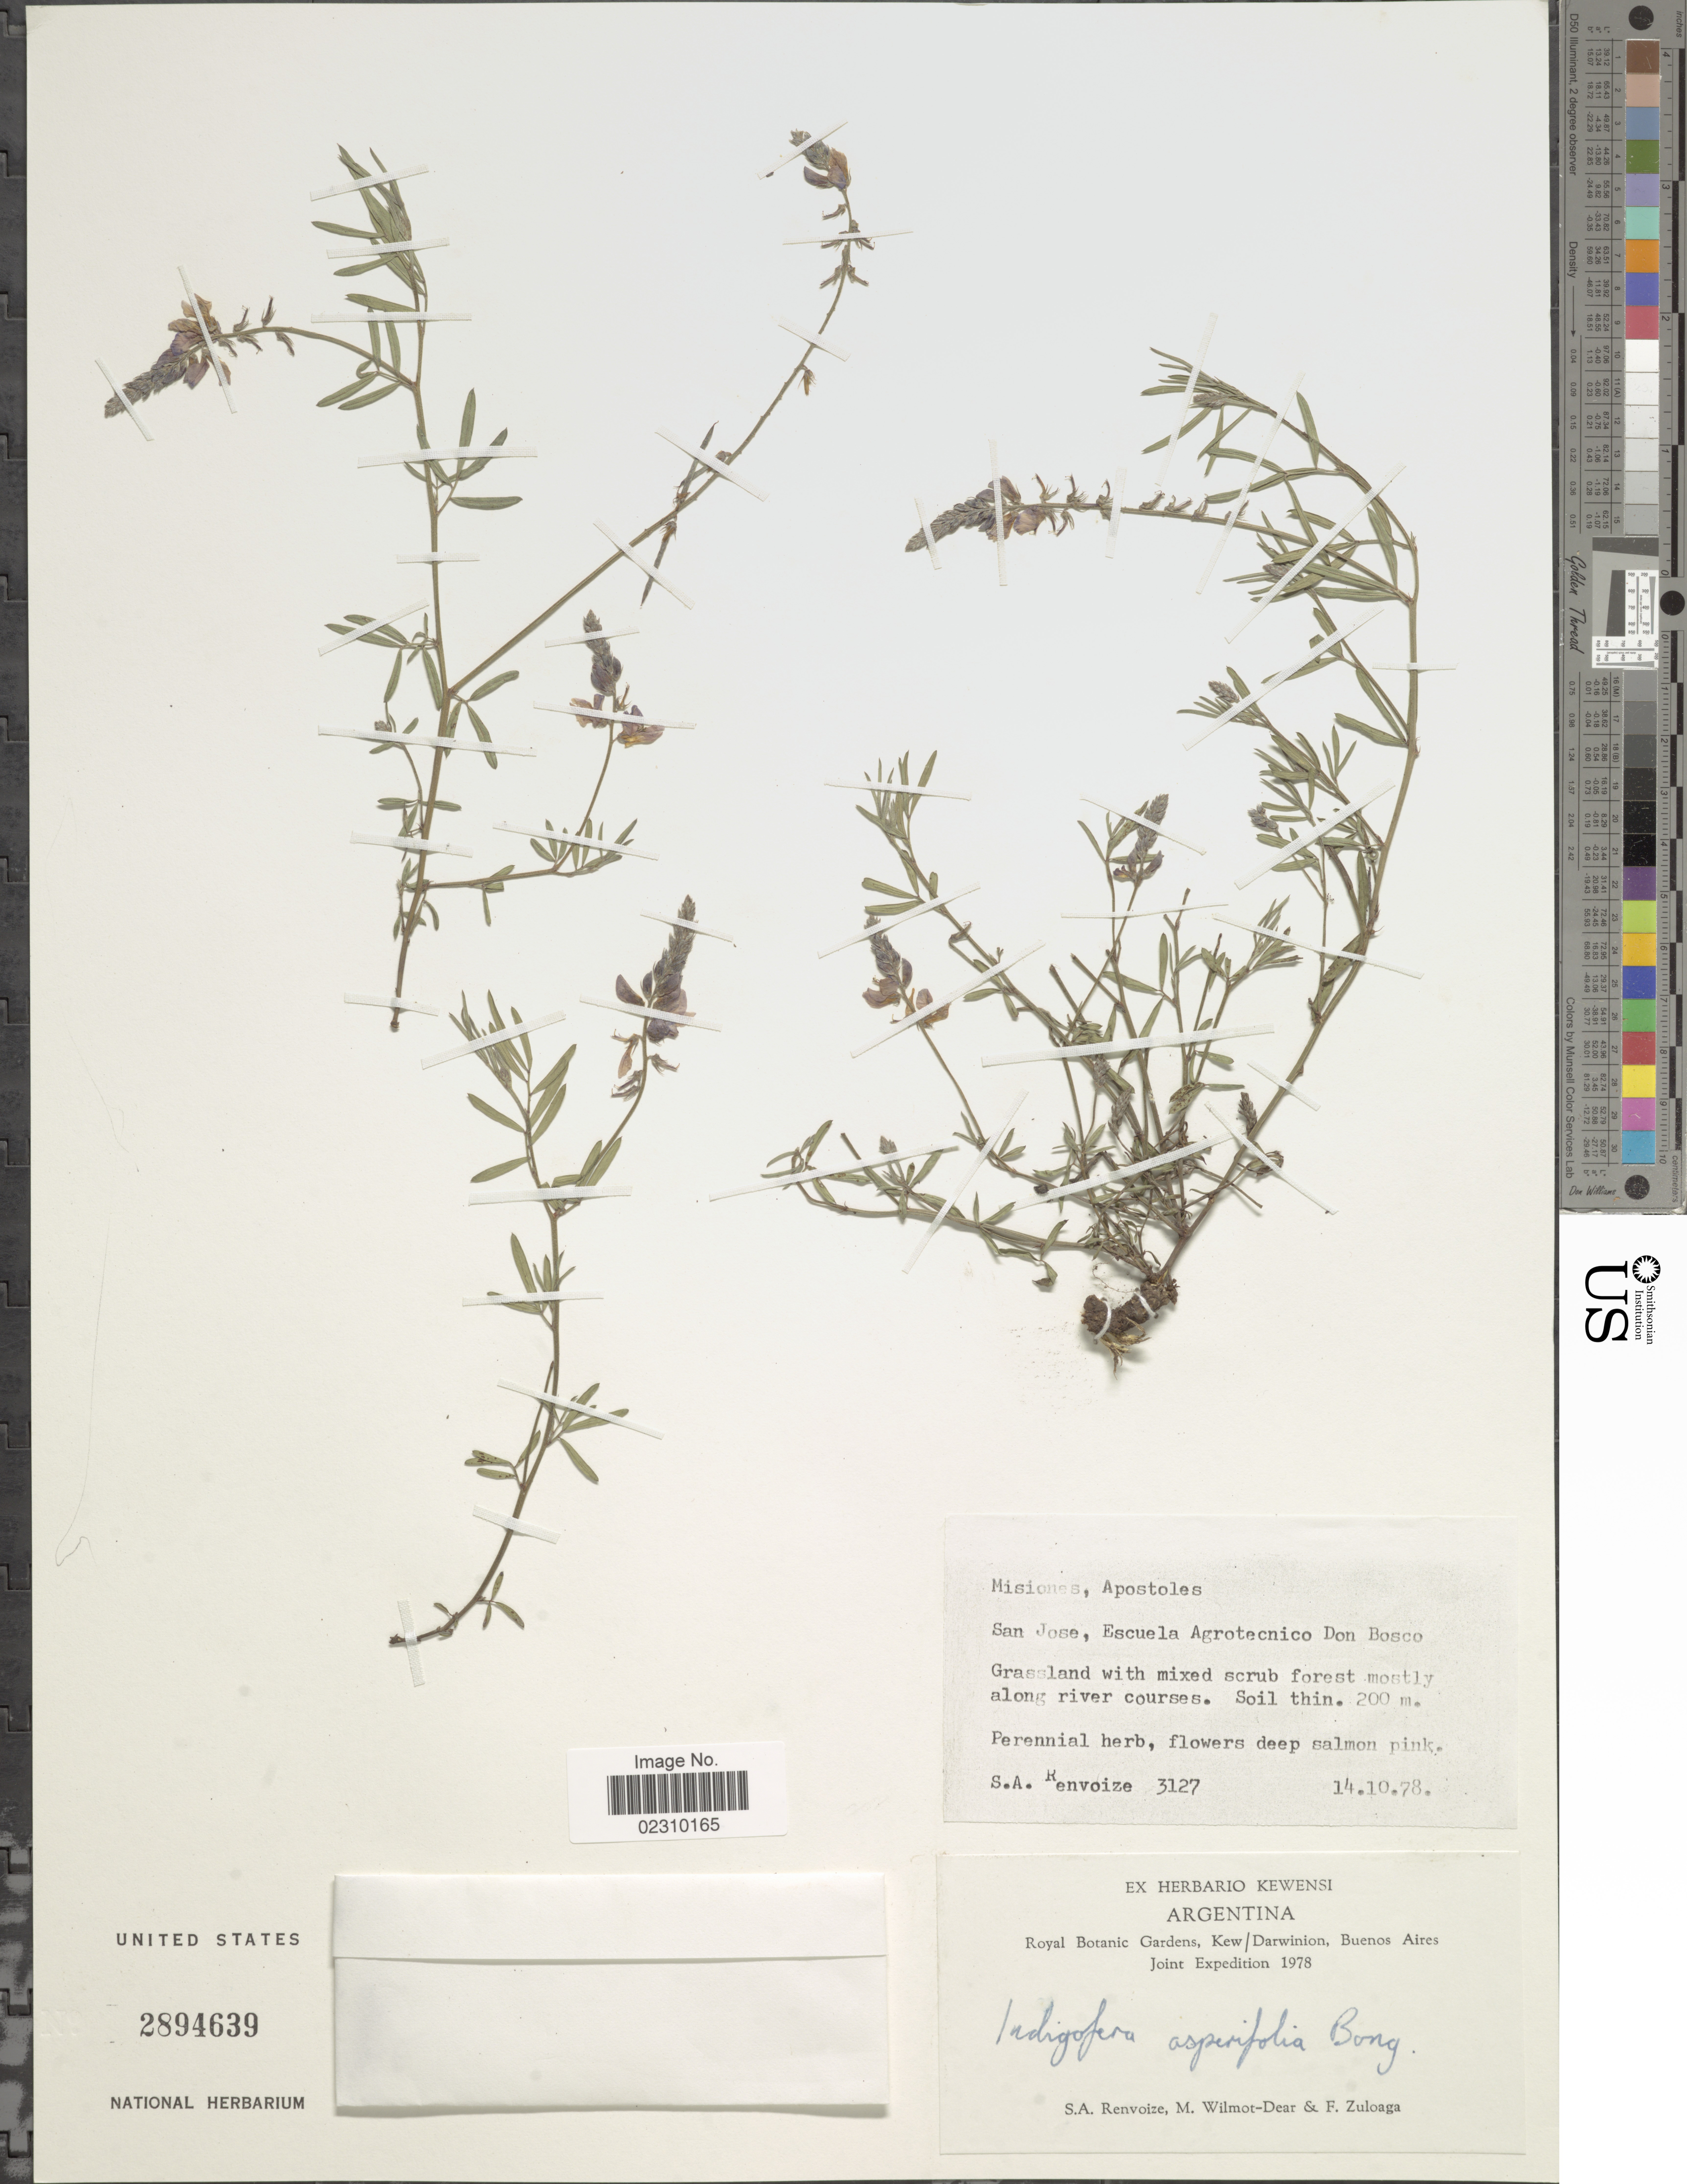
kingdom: Plantae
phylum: Tracheophyta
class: Magnoliopsida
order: Fabales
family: Fabaceae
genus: Indigofera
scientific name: Indigofera asperifolia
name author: Bong. ex Benth.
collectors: S. A. Renvoize, M. Wilmot-Dear & F. Zuloaga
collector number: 3127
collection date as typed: Transcribed d/m/y: 14/10/78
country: Argentina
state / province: Misiones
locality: San Jose, Escuela Agrotecnico Don Bosco. Misiones, Apostoles.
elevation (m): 200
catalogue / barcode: US 2894639